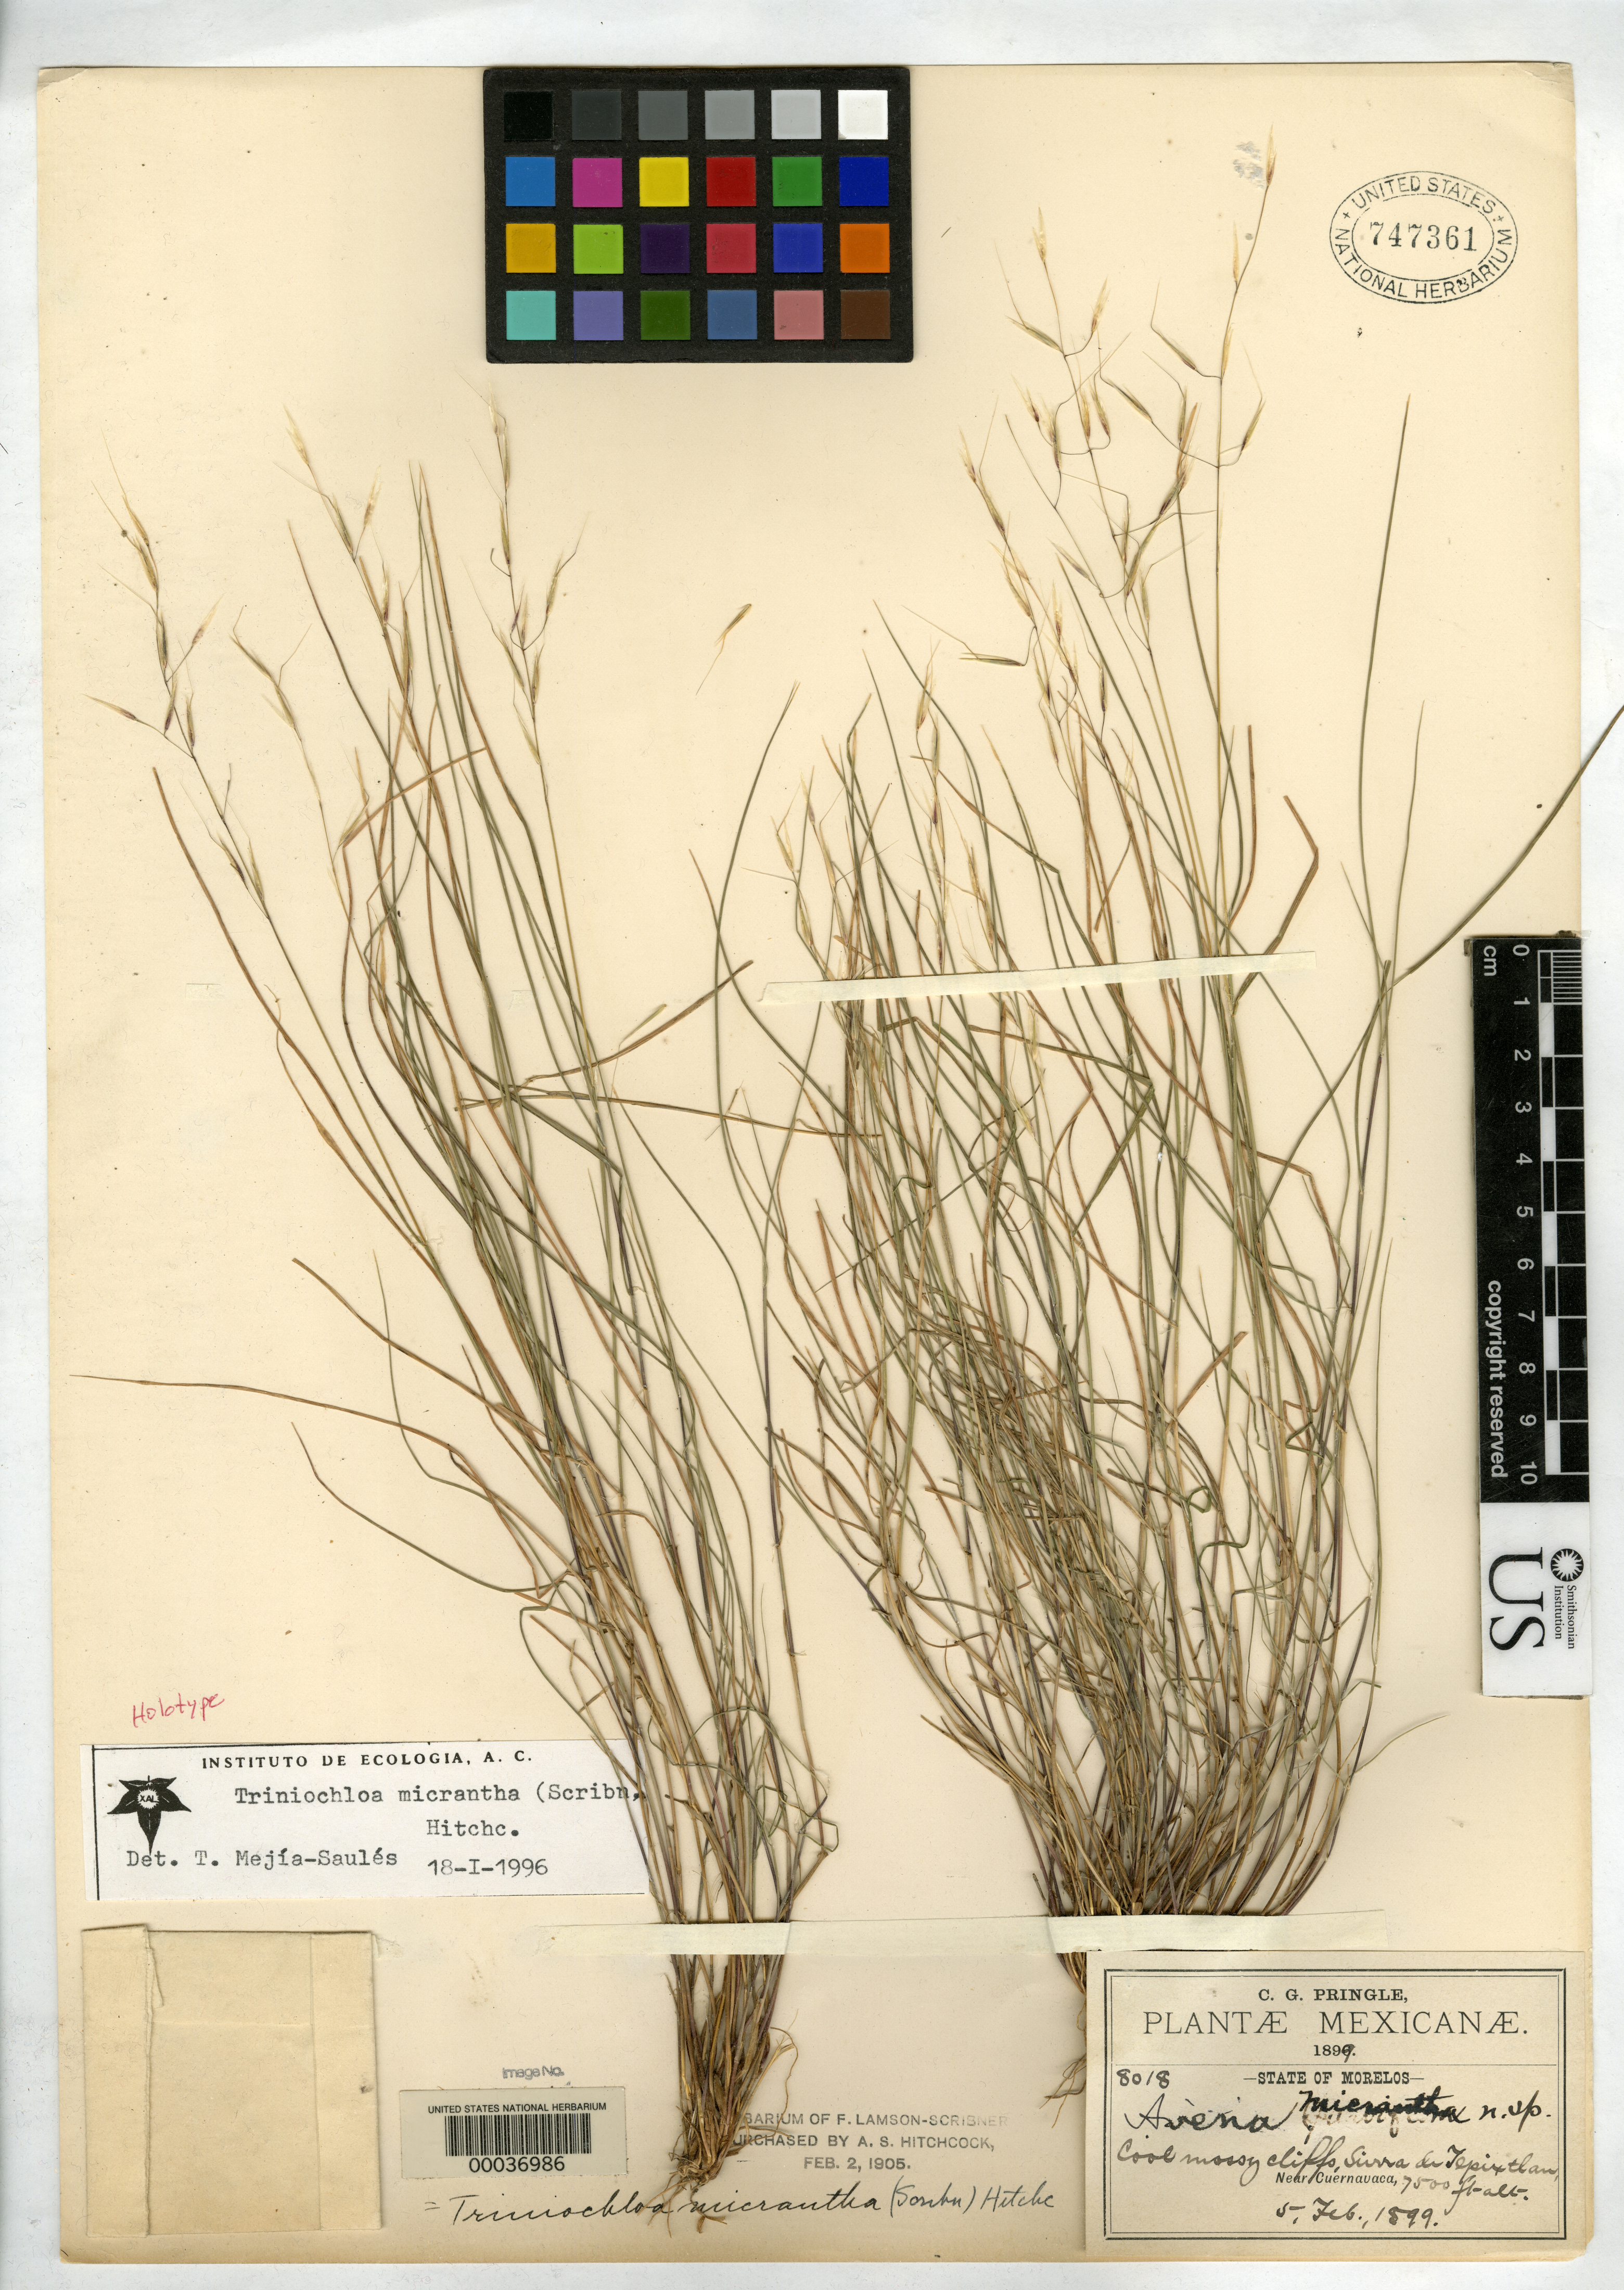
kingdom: Plantae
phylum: Tracheophyta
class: Liliopsida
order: Poales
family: Poaceae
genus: Avena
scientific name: Avena micrantha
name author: Scribn.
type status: Isotype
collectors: C. G. Pringle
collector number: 8018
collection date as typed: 05 Feb 1899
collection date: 1899-02-05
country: Mexico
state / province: Morelos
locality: Sierra de Tepoxtlan, near Cuernavaca.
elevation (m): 2286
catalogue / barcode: US 747361